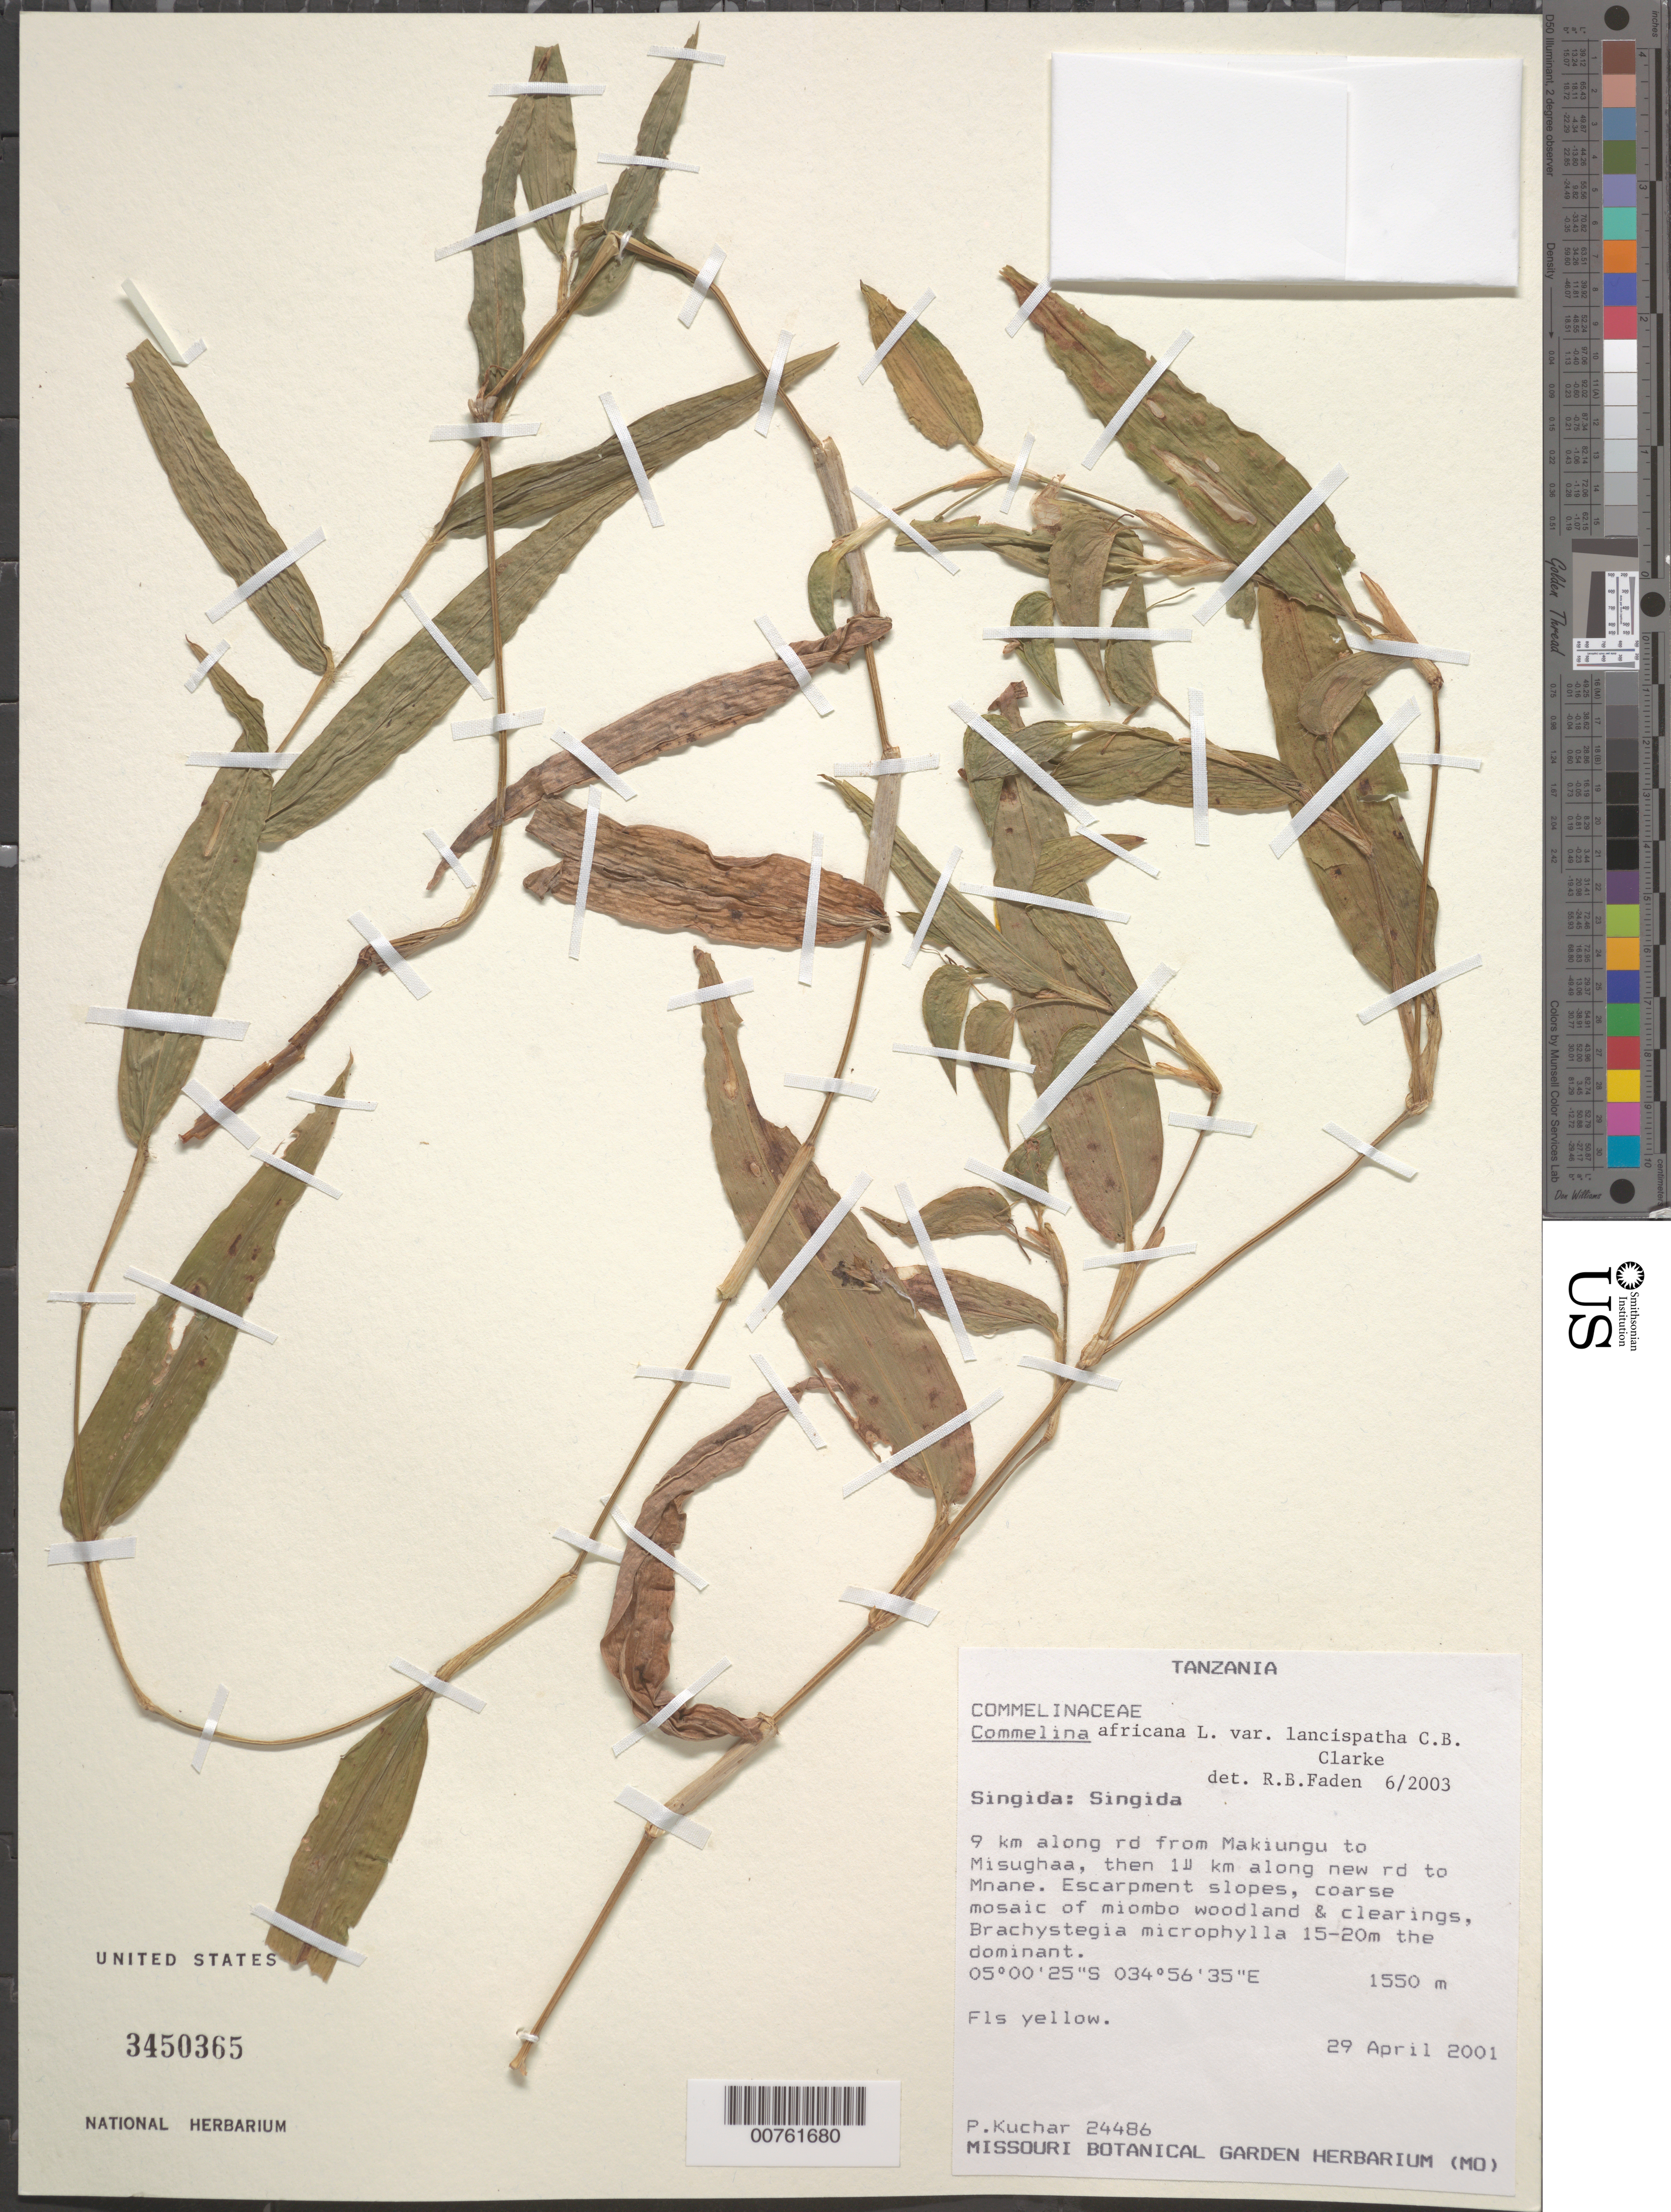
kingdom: Plantae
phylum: Tracheophyta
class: Liliopsida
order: Commelinales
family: Commelinaceae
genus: Commelina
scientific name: Commelina africana var. lancispatha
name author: C.B. Clarke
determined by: Faden, Robert B., (US), Smithsonian Institution - National Museum of Natural History (UNITED STATES)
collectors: P. Kuchar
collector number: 24486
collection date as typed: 29 Apr 2001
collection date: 2001-04-29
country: Tanzania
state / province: Singida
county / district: Singida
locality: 9 km along rd from Makiungu to Misughaa, then 1 km along new rd to Mnane.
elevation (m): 1550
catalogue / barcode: US 3450365